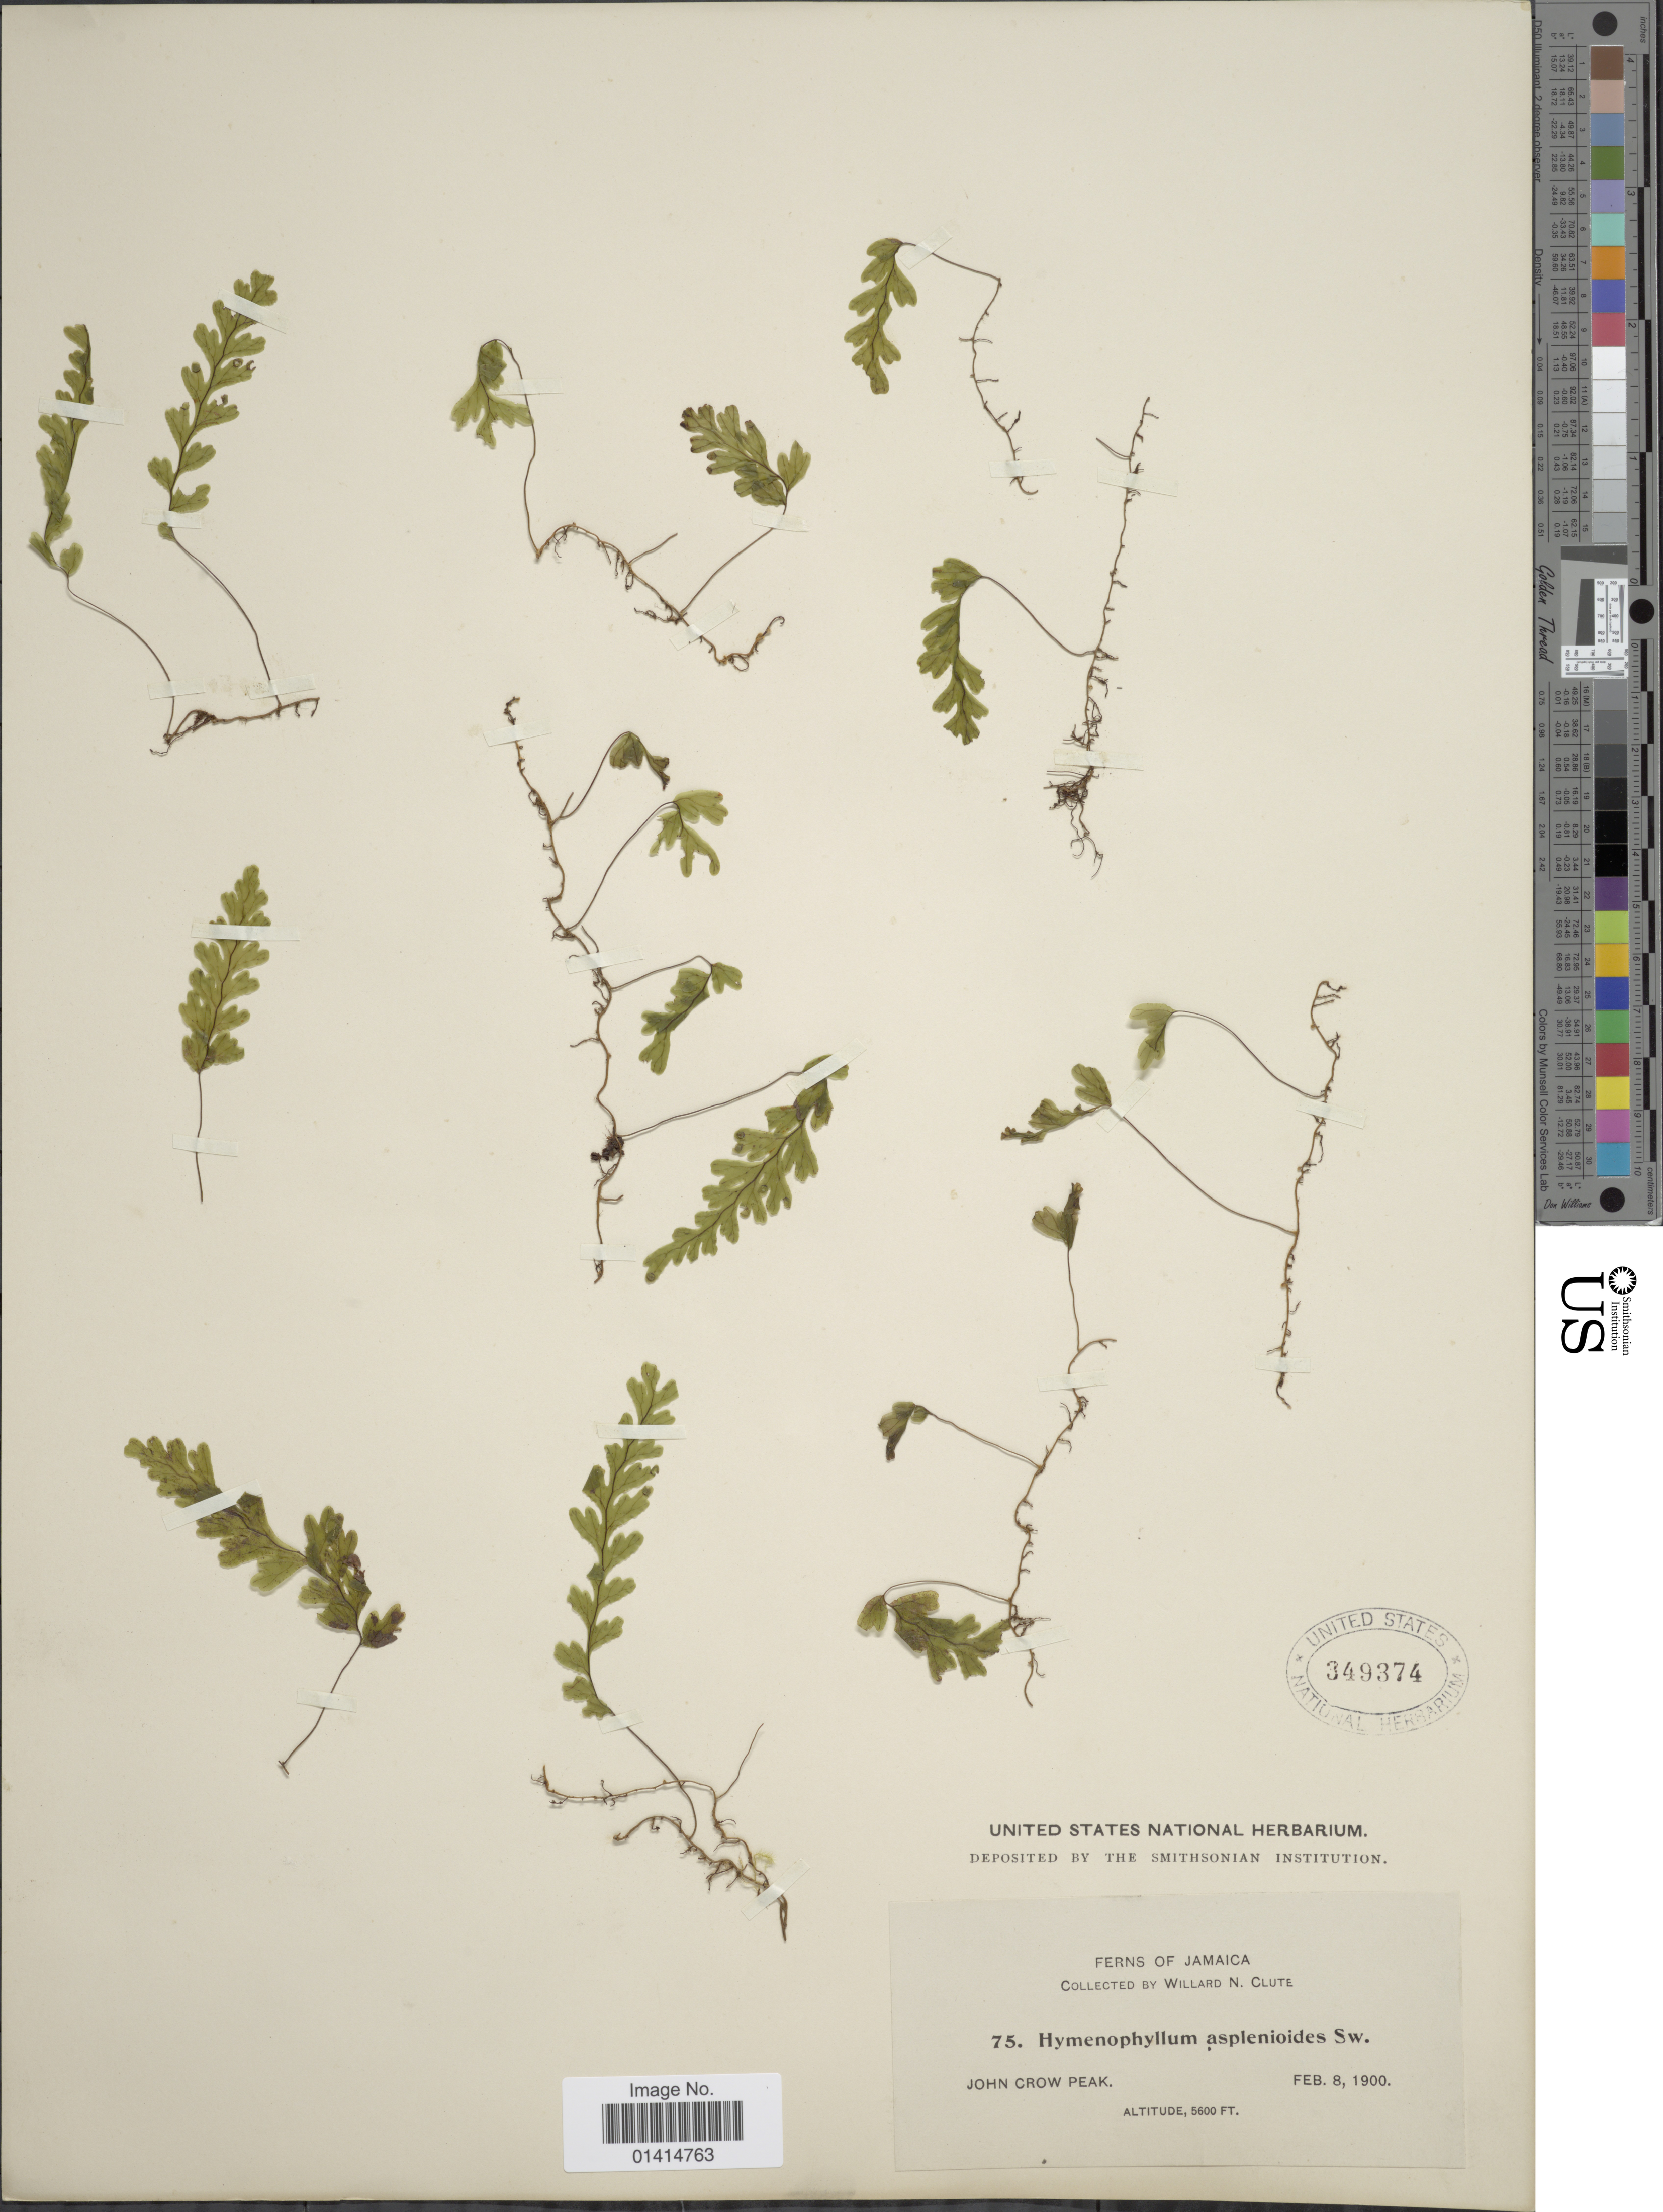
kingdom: Plantae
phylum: Tracheophyta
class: Polypodiopsida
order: Hymenophyllales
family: Hymenophyllaceae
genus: Hymenophyllum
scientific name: Hymenophyllum asplenioides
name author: (Sw.) Sw.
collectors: W. N. Clute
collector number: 75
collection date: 1900-02-08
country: Jamaica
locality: John Crow Peak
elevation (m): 1707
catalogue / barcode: US 349374